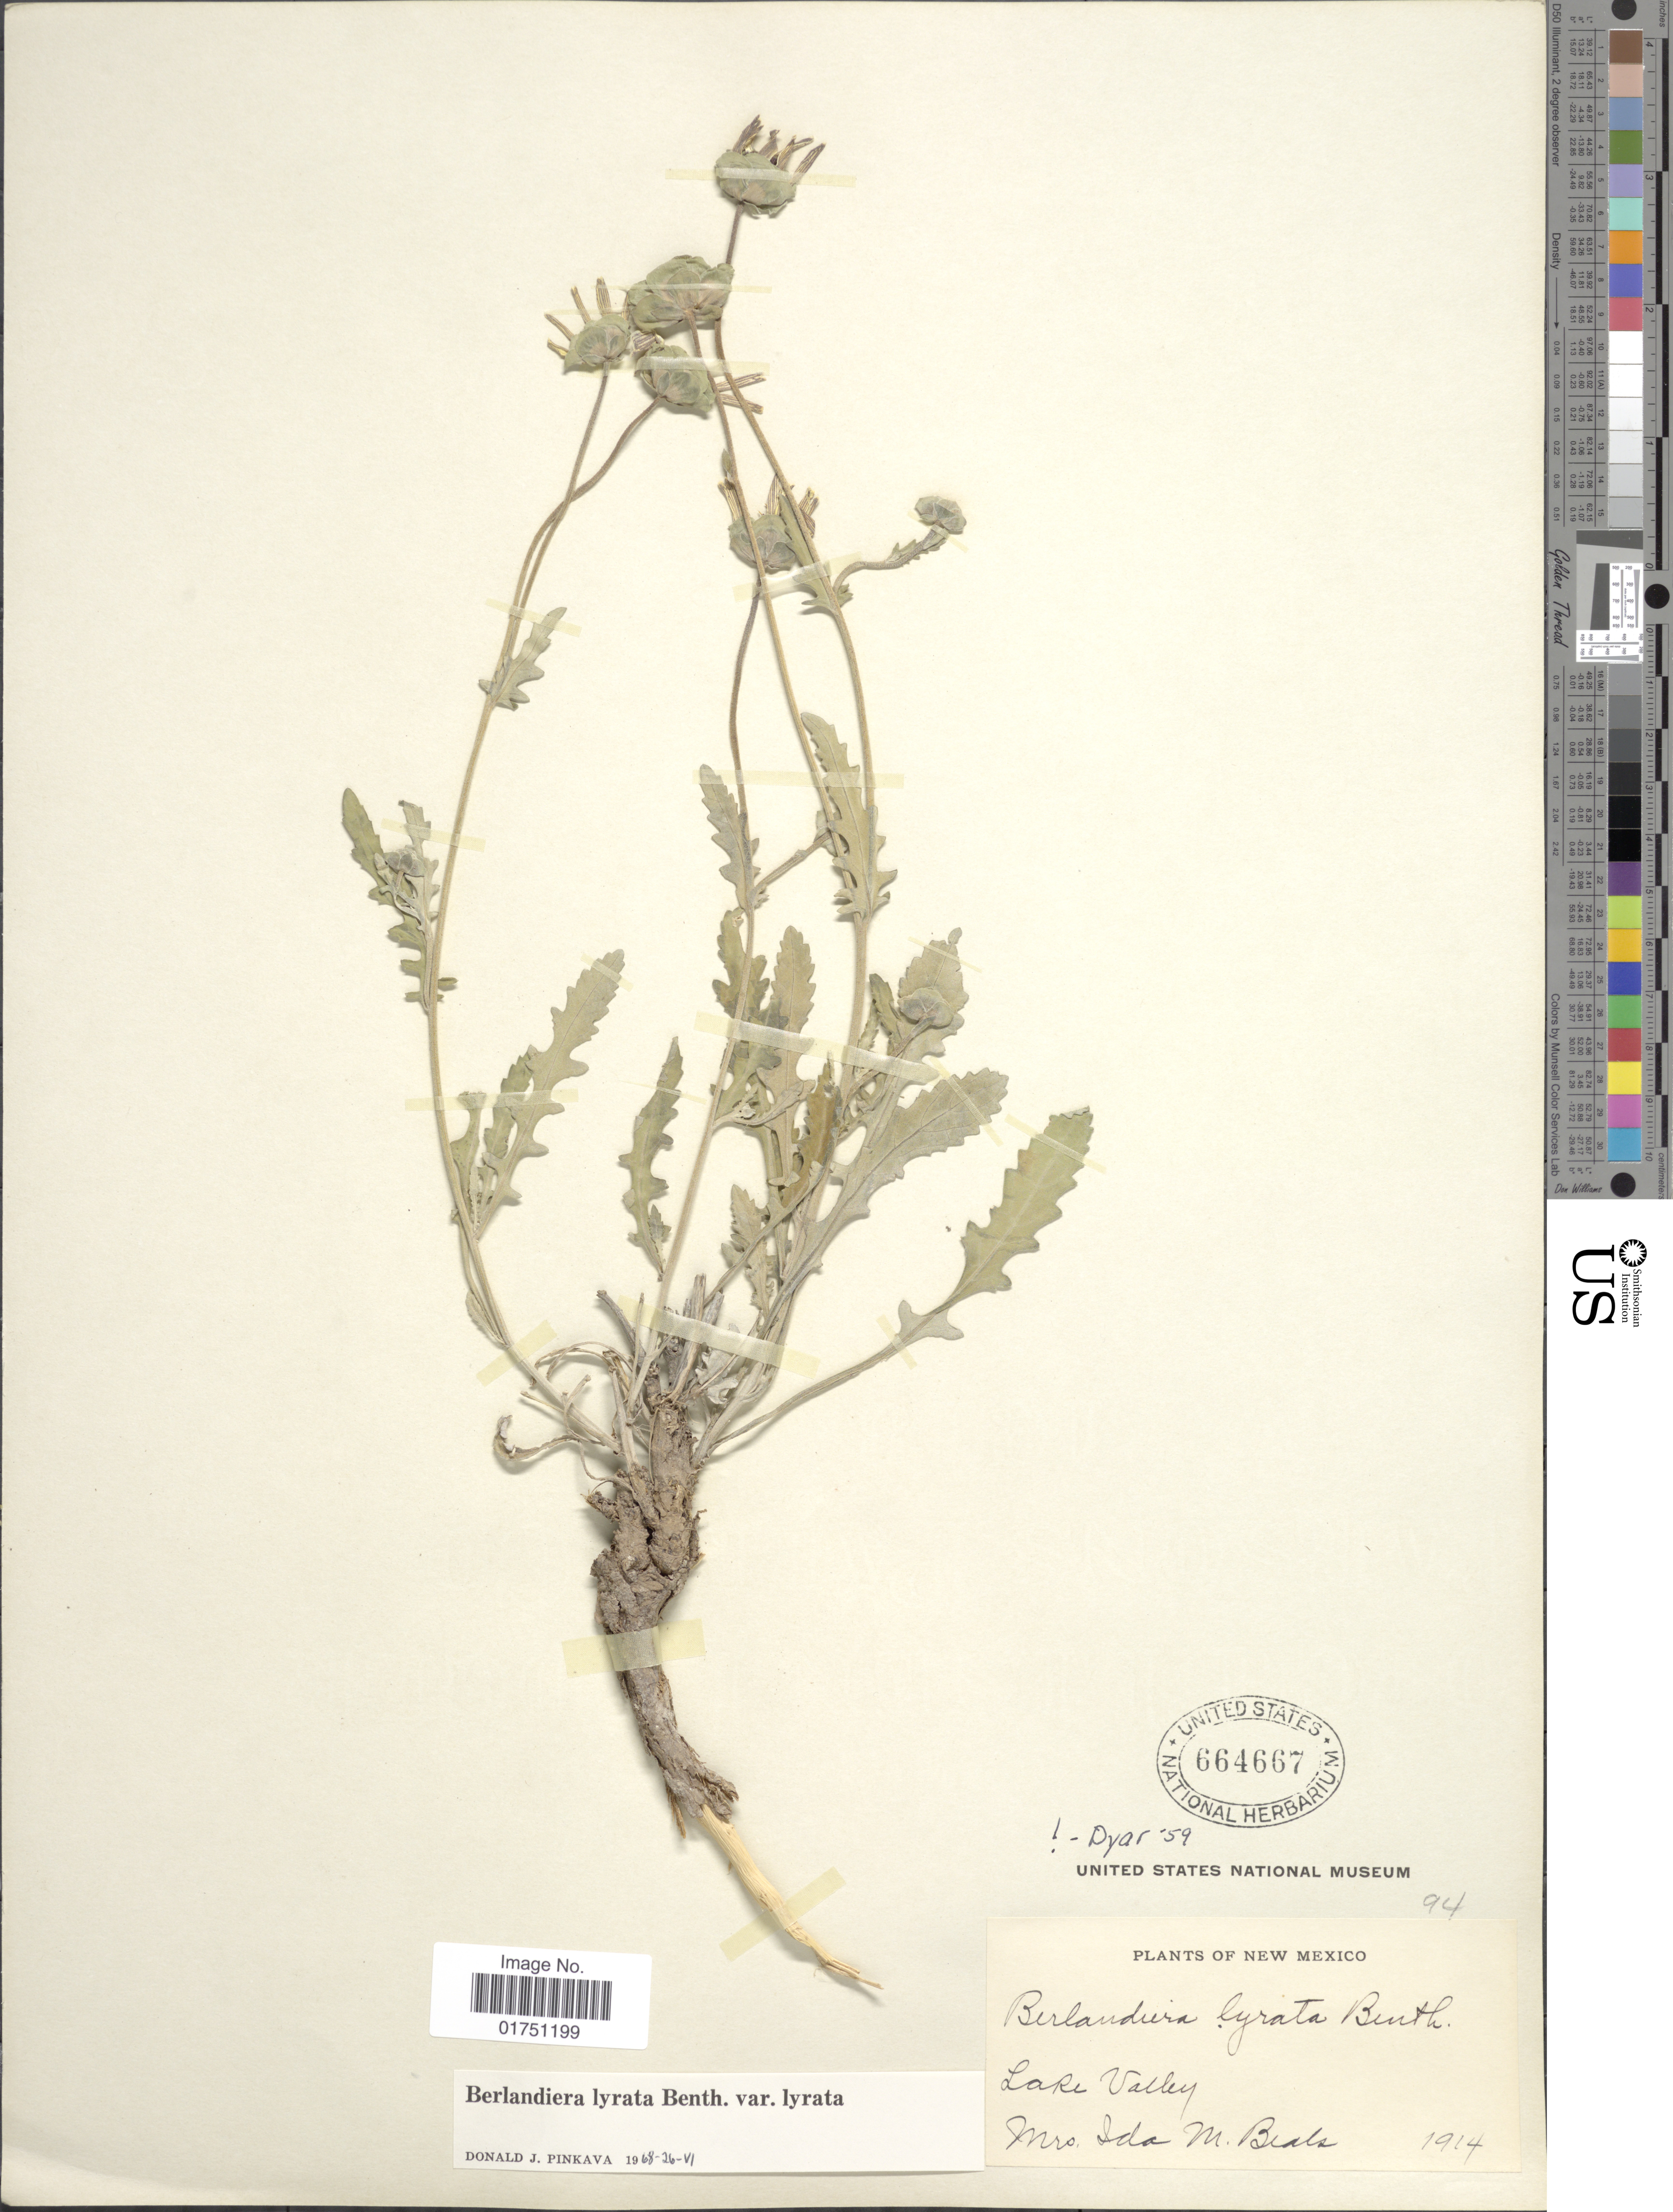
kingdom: Plantae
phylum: Tracheophyta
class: Magnoliopsida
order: Asterales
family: Asteraceae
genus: Berlandiera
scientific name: Berlandiera lyrata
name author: Benth.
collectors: I. M. Beals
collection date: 1914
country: United States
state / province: New Mexico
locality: Lake Valley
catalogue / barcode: US 664667